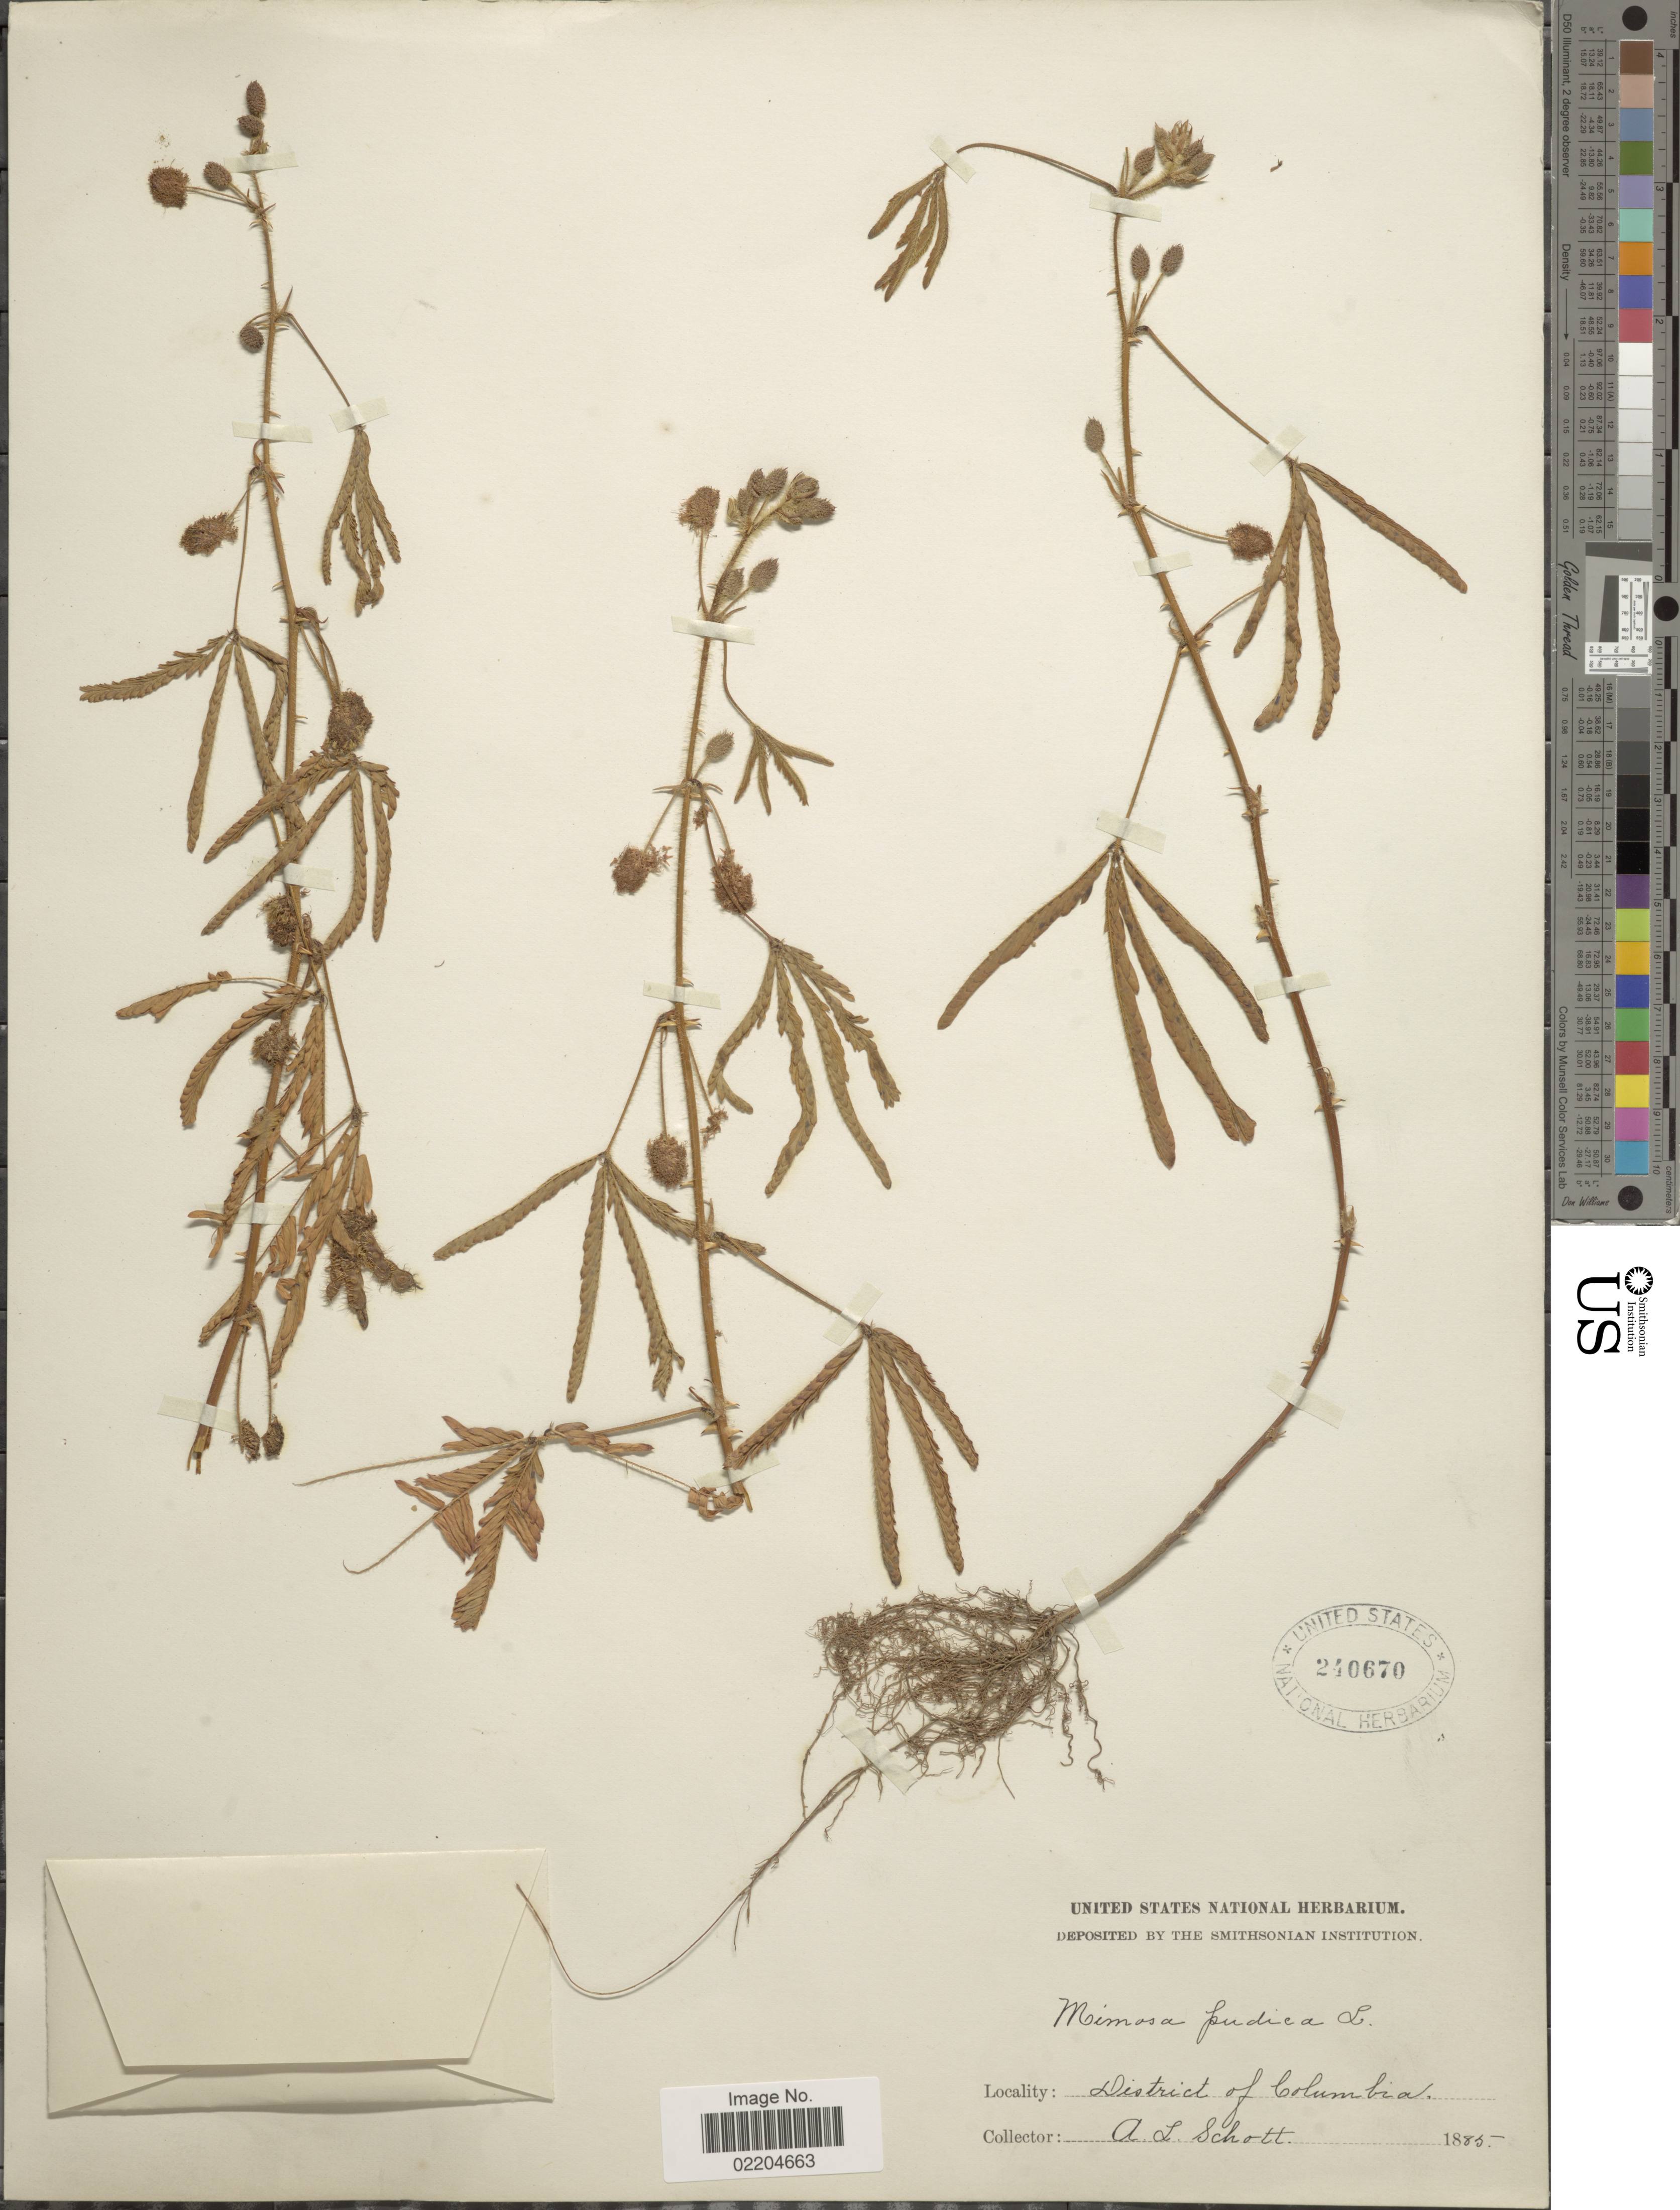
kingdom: Plantae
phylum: Tracheophyta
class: Magnoliopsida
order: Fabales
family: Fabaceae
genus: Mimosa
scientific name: Mimosa pudica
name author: L.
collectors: A. L. Schott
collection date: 1885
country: United States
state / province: District of Columbia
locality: District of Columbia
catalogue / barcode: US 240670